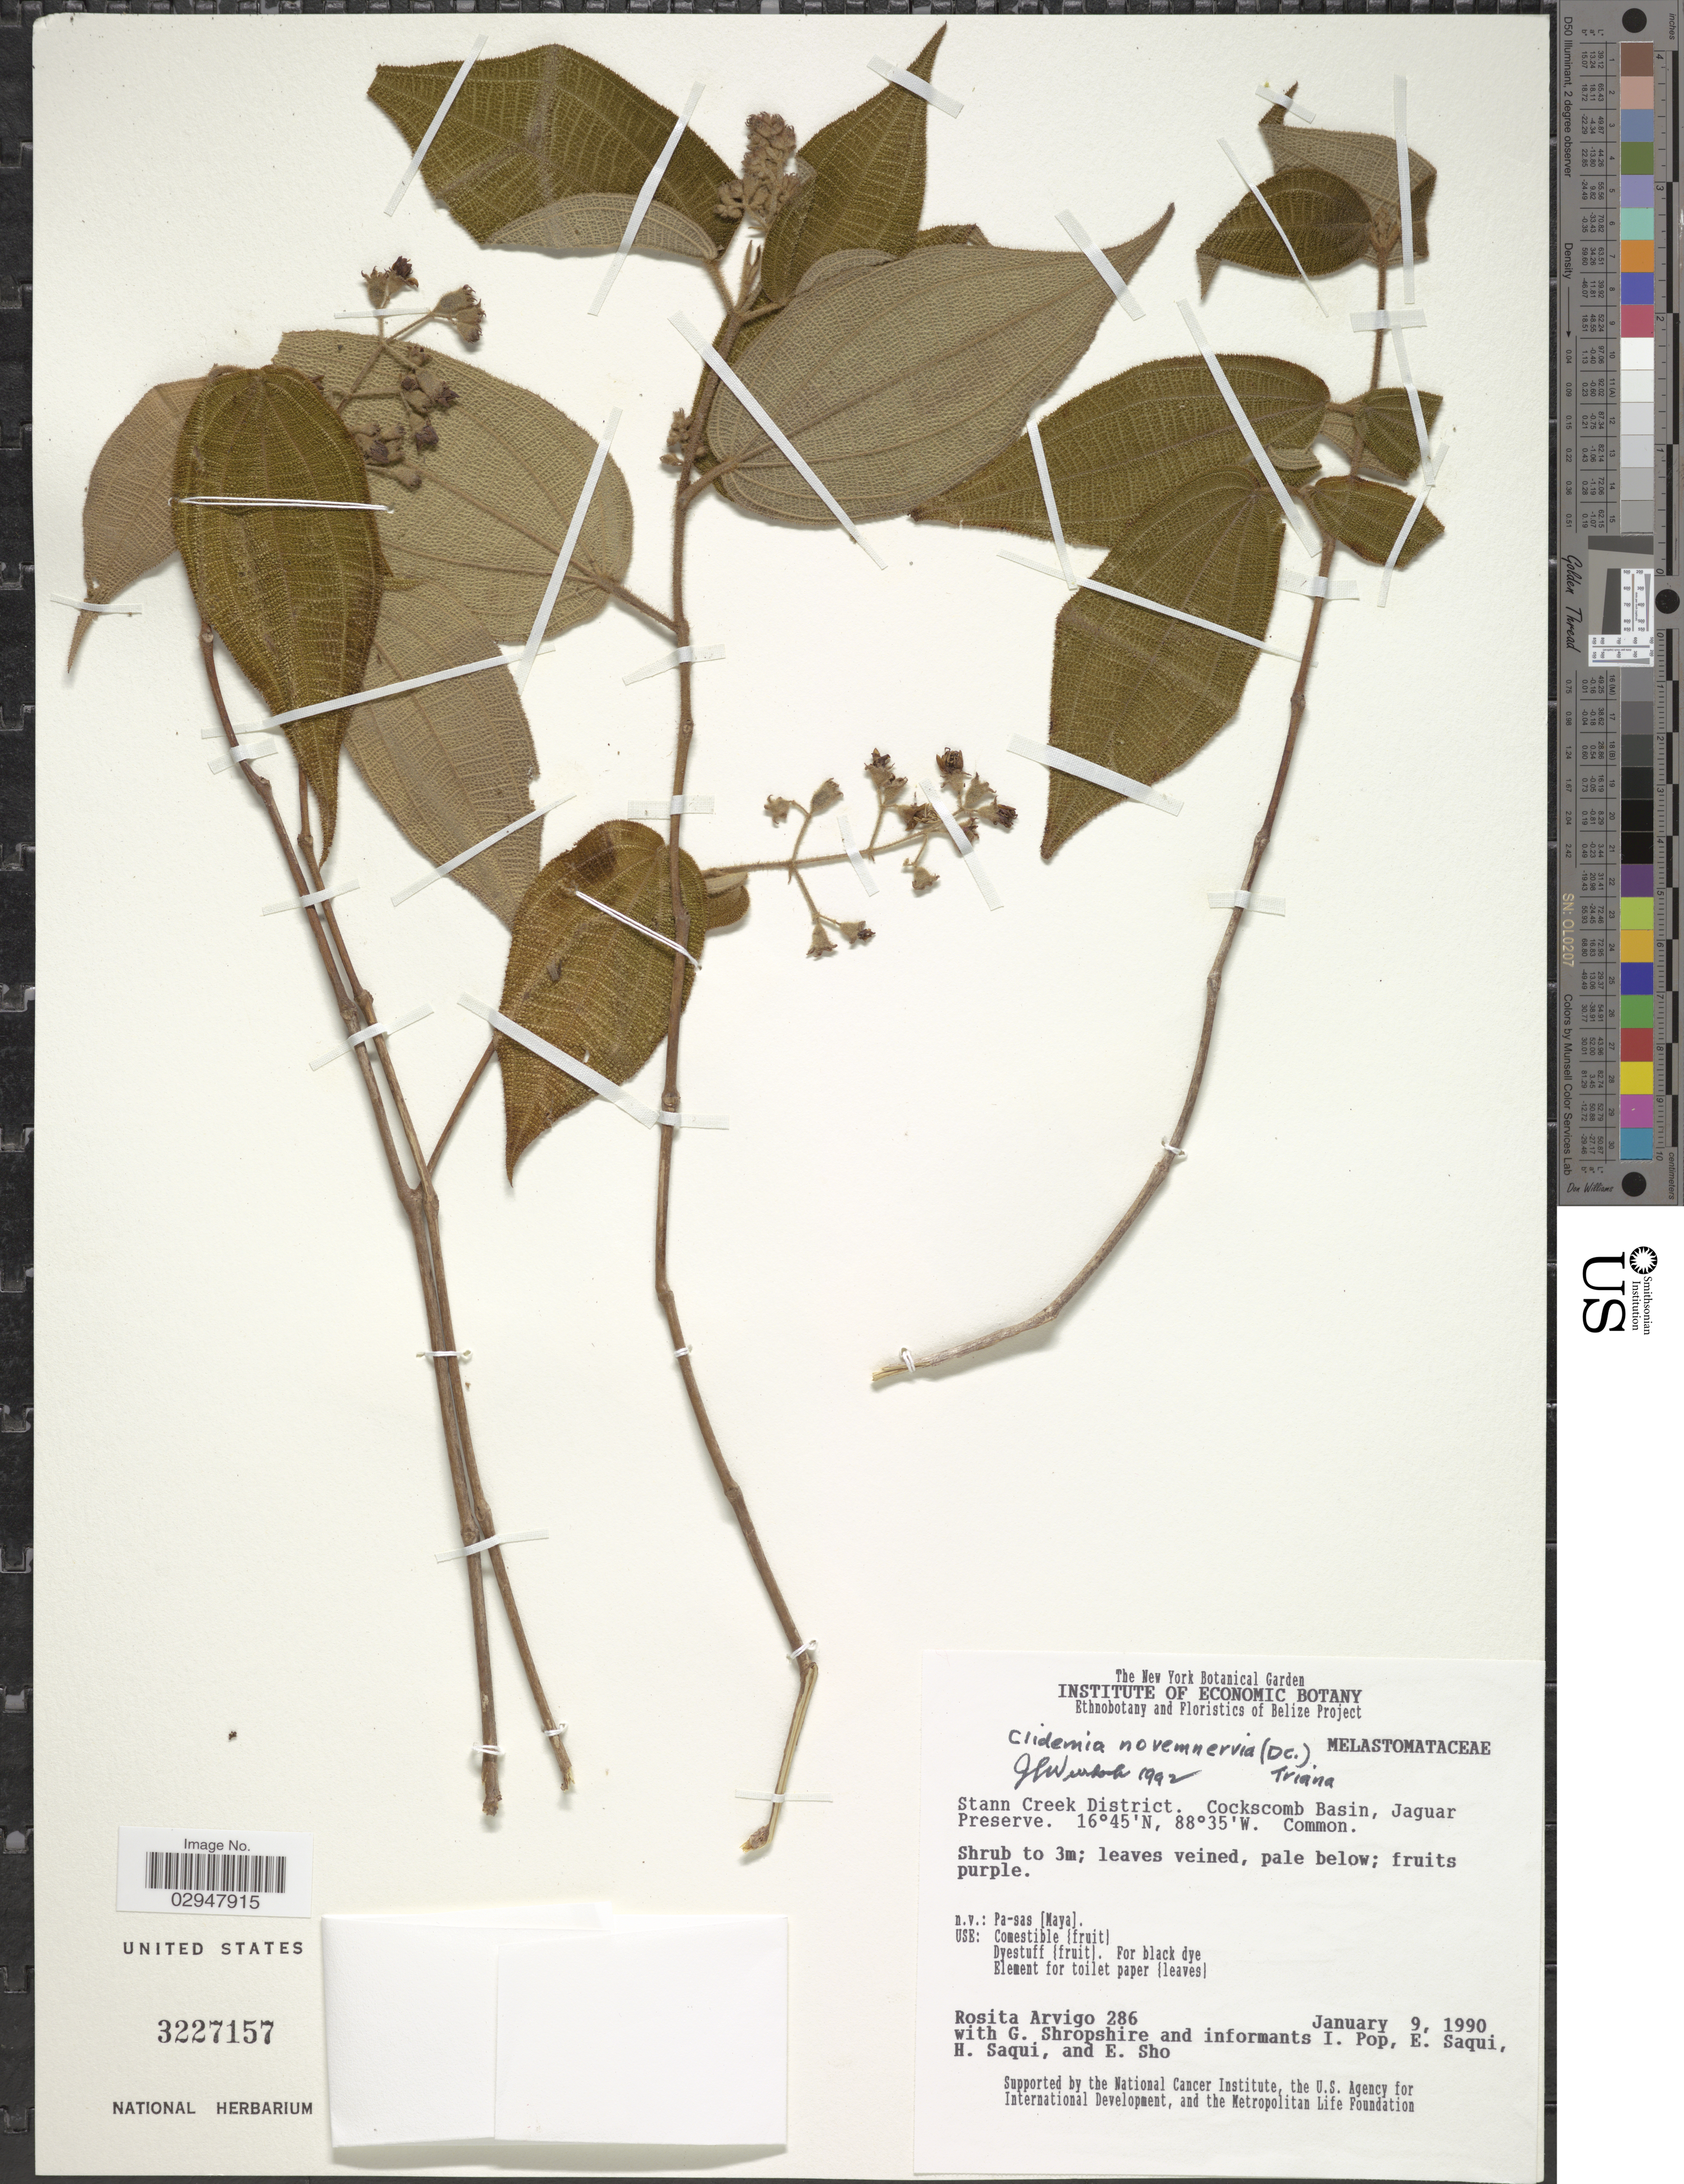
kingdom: Plantae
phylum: Tracheophyta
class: Magnoliopsida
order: Myrtales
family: Melastomataceae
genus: Clidemia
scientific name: Clidemia novemnervia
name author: (DC.) Triana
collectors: R. Arvigo, G. Shropshire, I. Pop, E. Saqui & et al.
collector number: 286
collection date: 1990-01-09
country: Belize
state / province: Stann Creek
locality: Stann Creek District, Cockscomb Basin, Jaguar Preserve.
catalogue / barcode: US 3227157